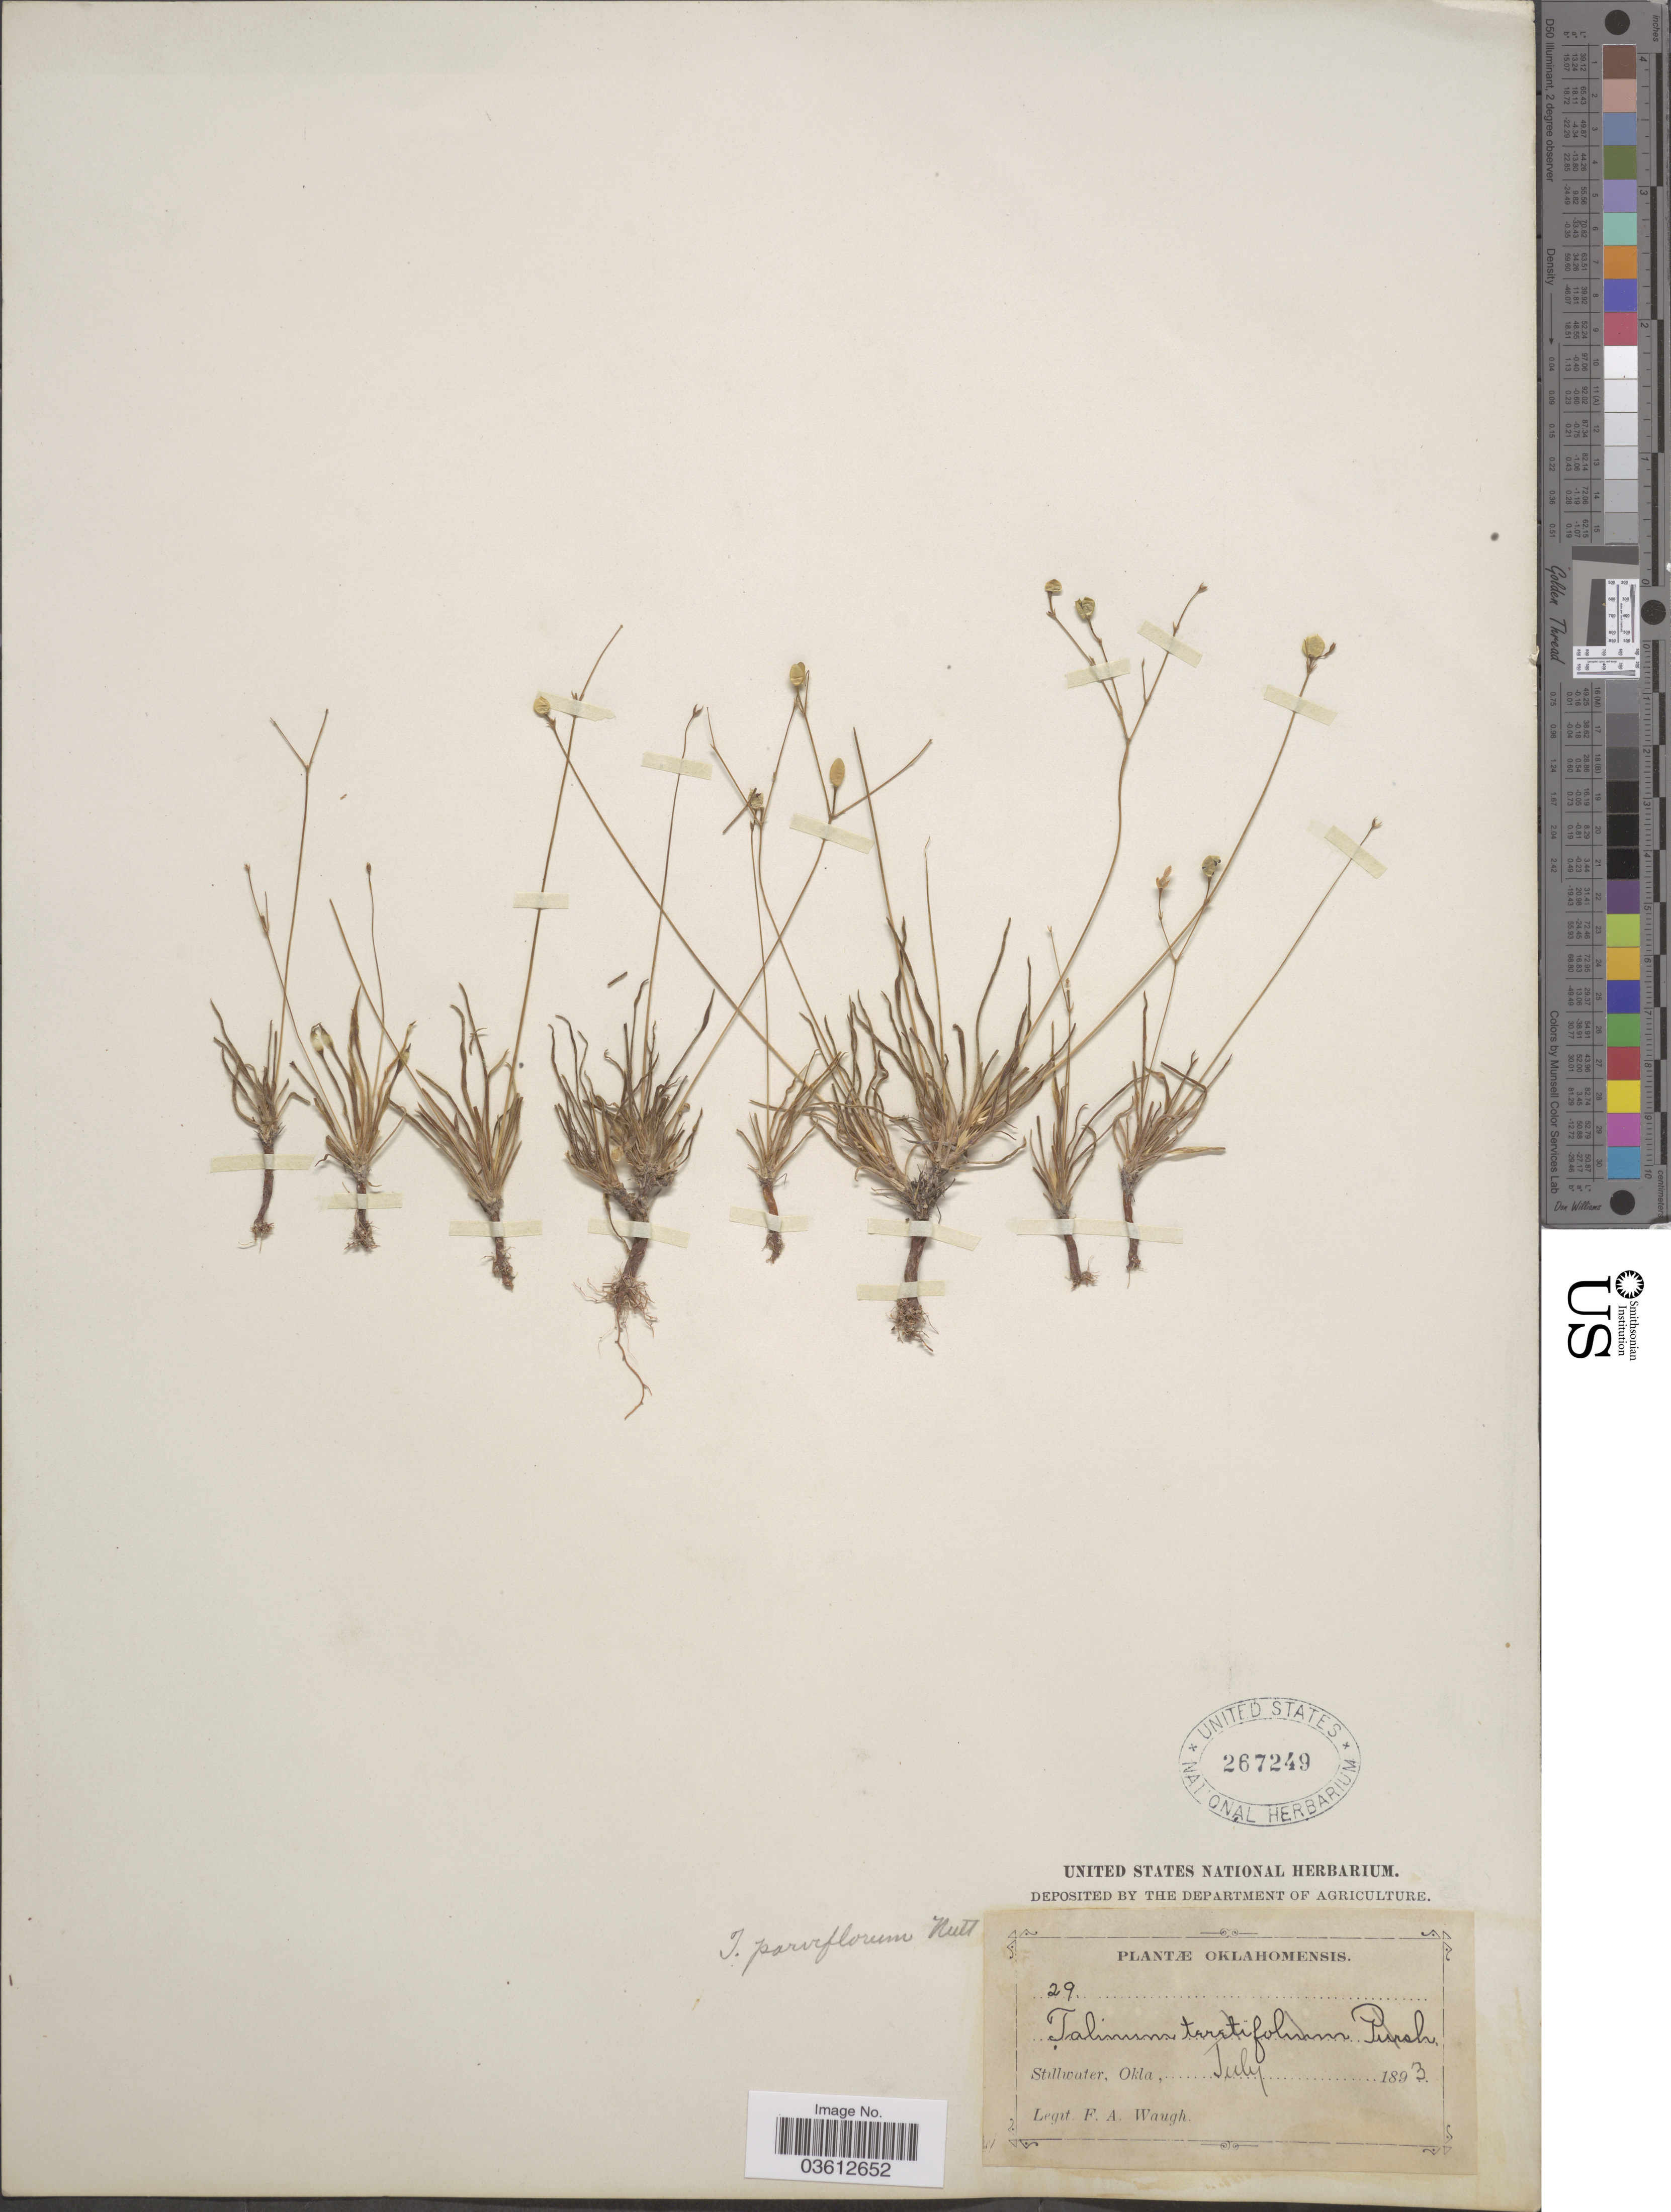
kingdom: Plantae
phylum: Tracheophyta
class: Magnoliopsida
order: Caryophyllales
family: Talinaceae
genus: Talinum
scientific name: Talinum parviflorum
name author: Nutt.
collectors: F. Waugh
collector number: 29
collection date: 1893-07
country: United States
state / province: Oklahoma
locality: Stillwater.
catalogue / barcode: US 267249